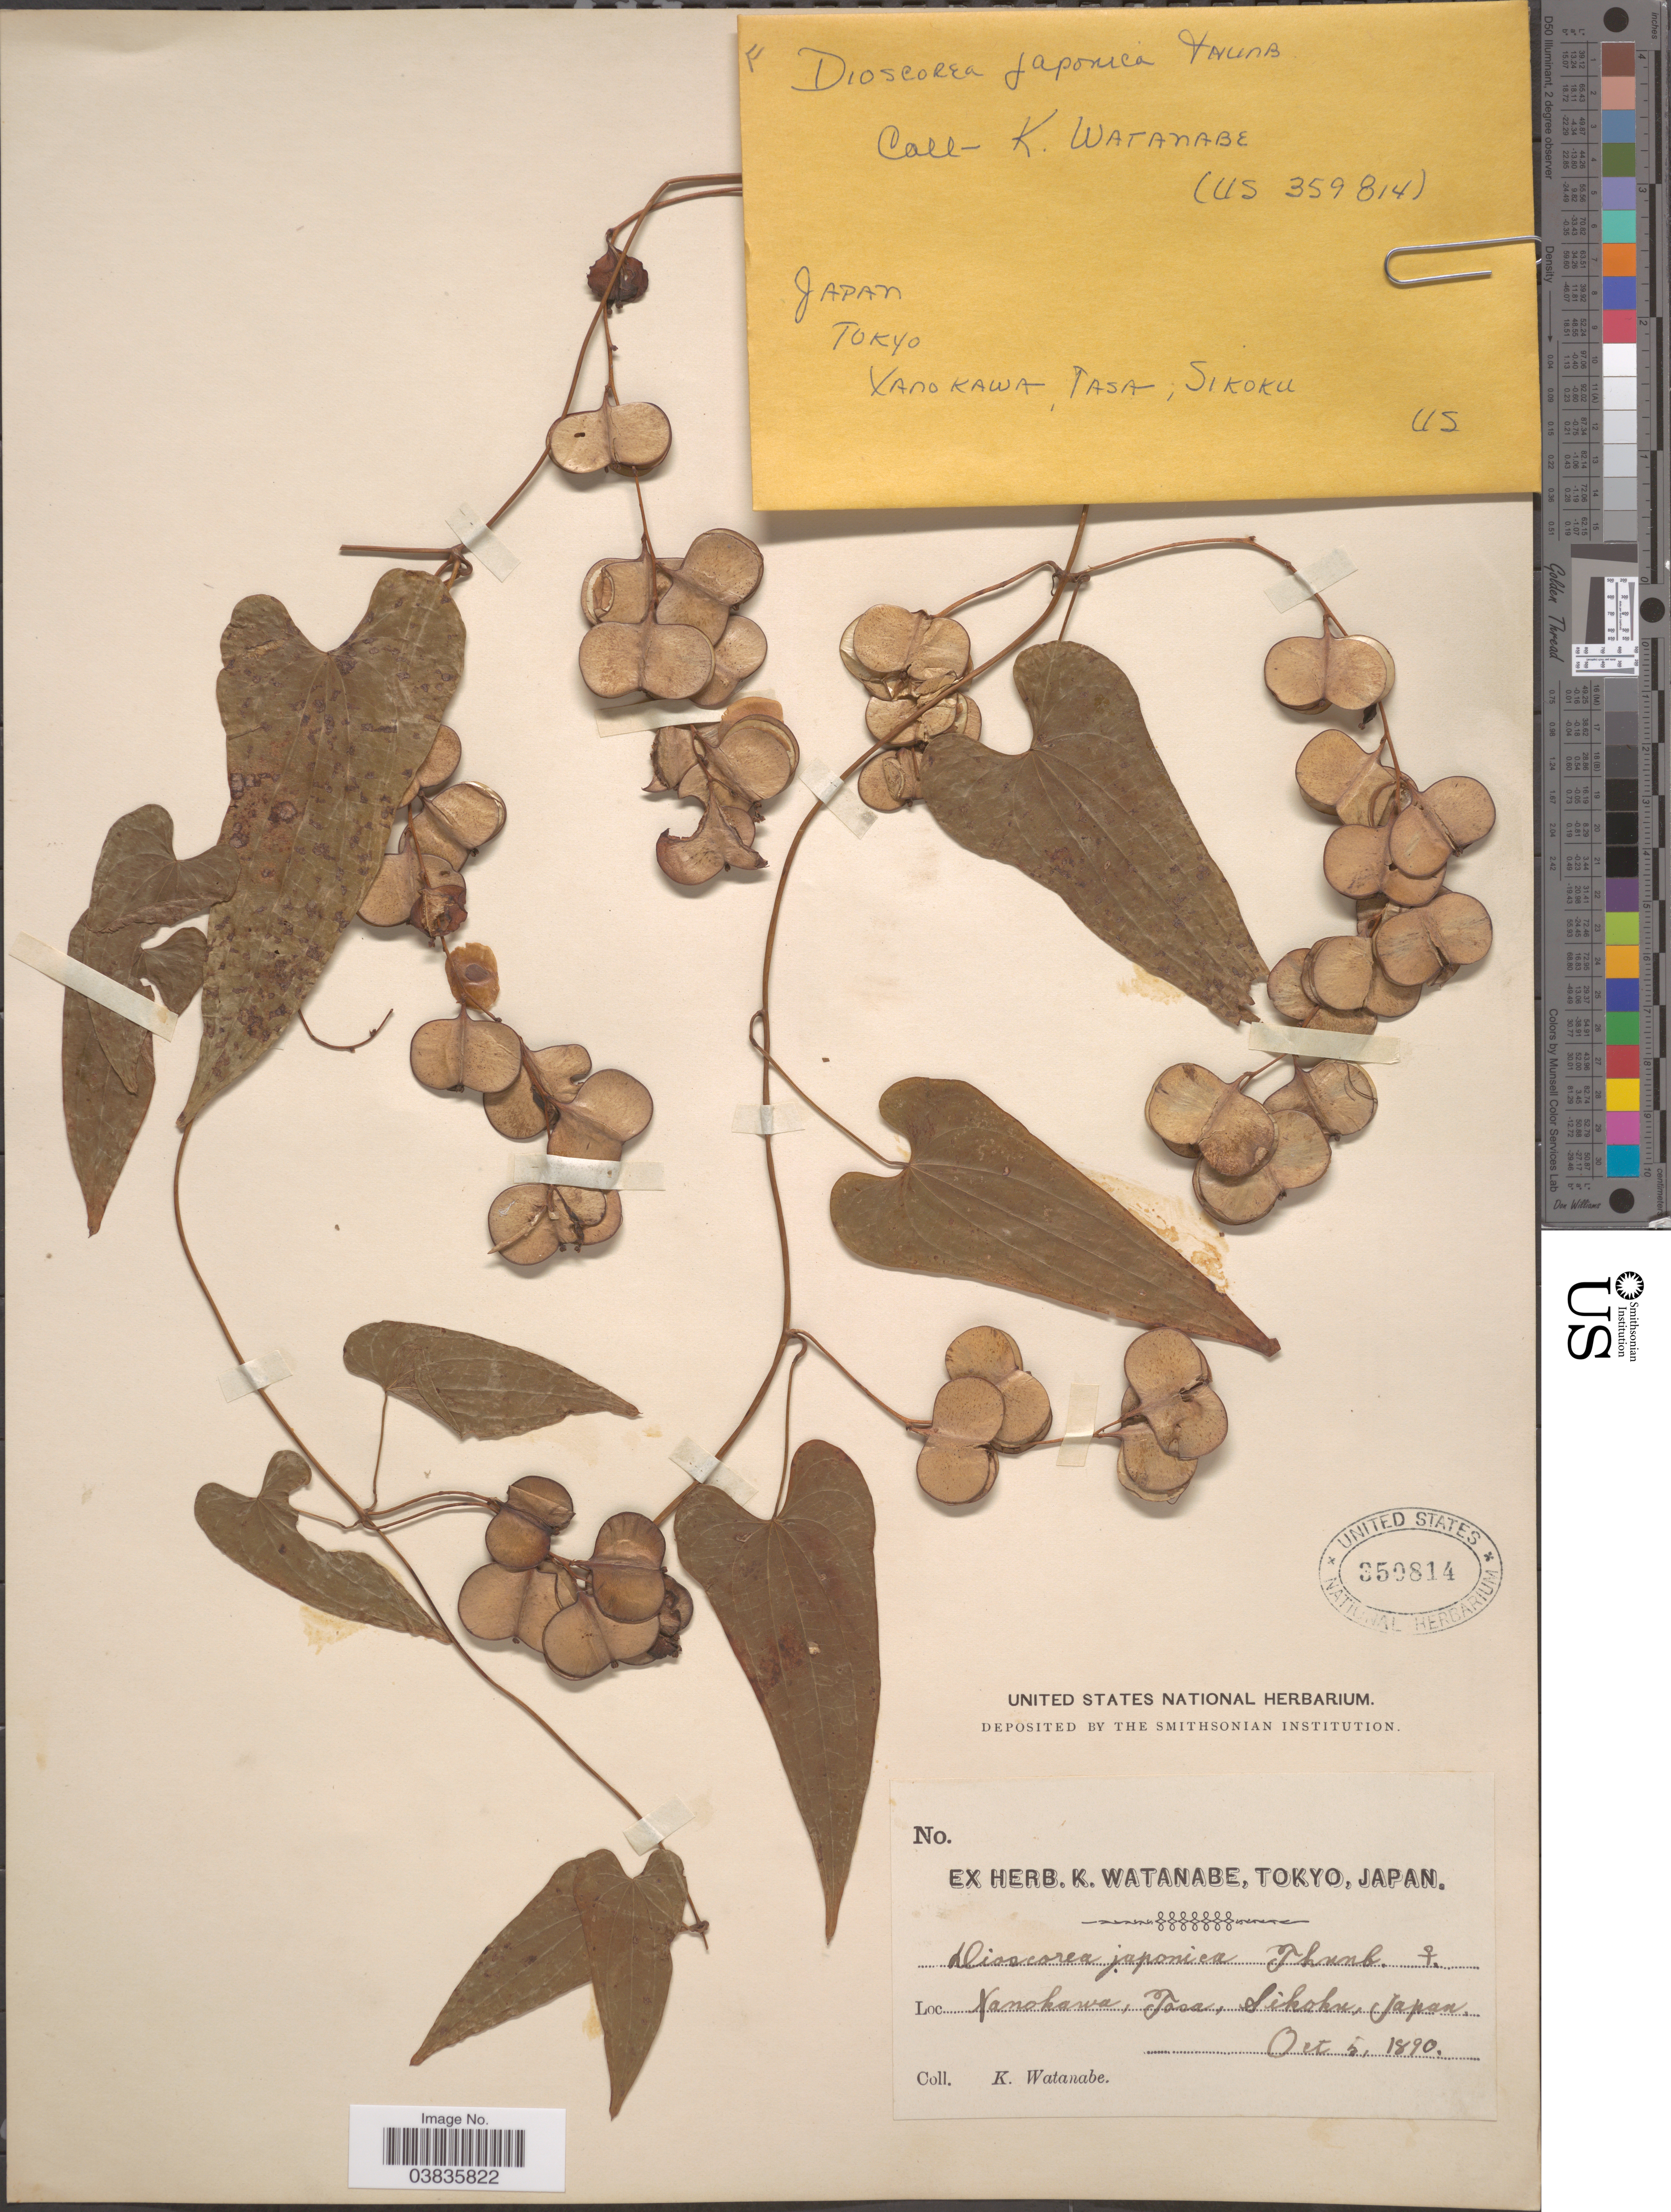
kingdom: Plantae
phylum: Tracheophyta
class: Liliopsida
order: Dioscoreales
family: Dioscoreaceae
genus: Dioscorea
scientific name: Dioscorea japonica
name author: Thunb.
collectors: K. Watanabe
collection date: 1890-10-05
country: Japan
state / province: Tokyo, Federal City of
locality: Nanokawa, Tosa, Sikoku.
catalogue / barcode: US 350814